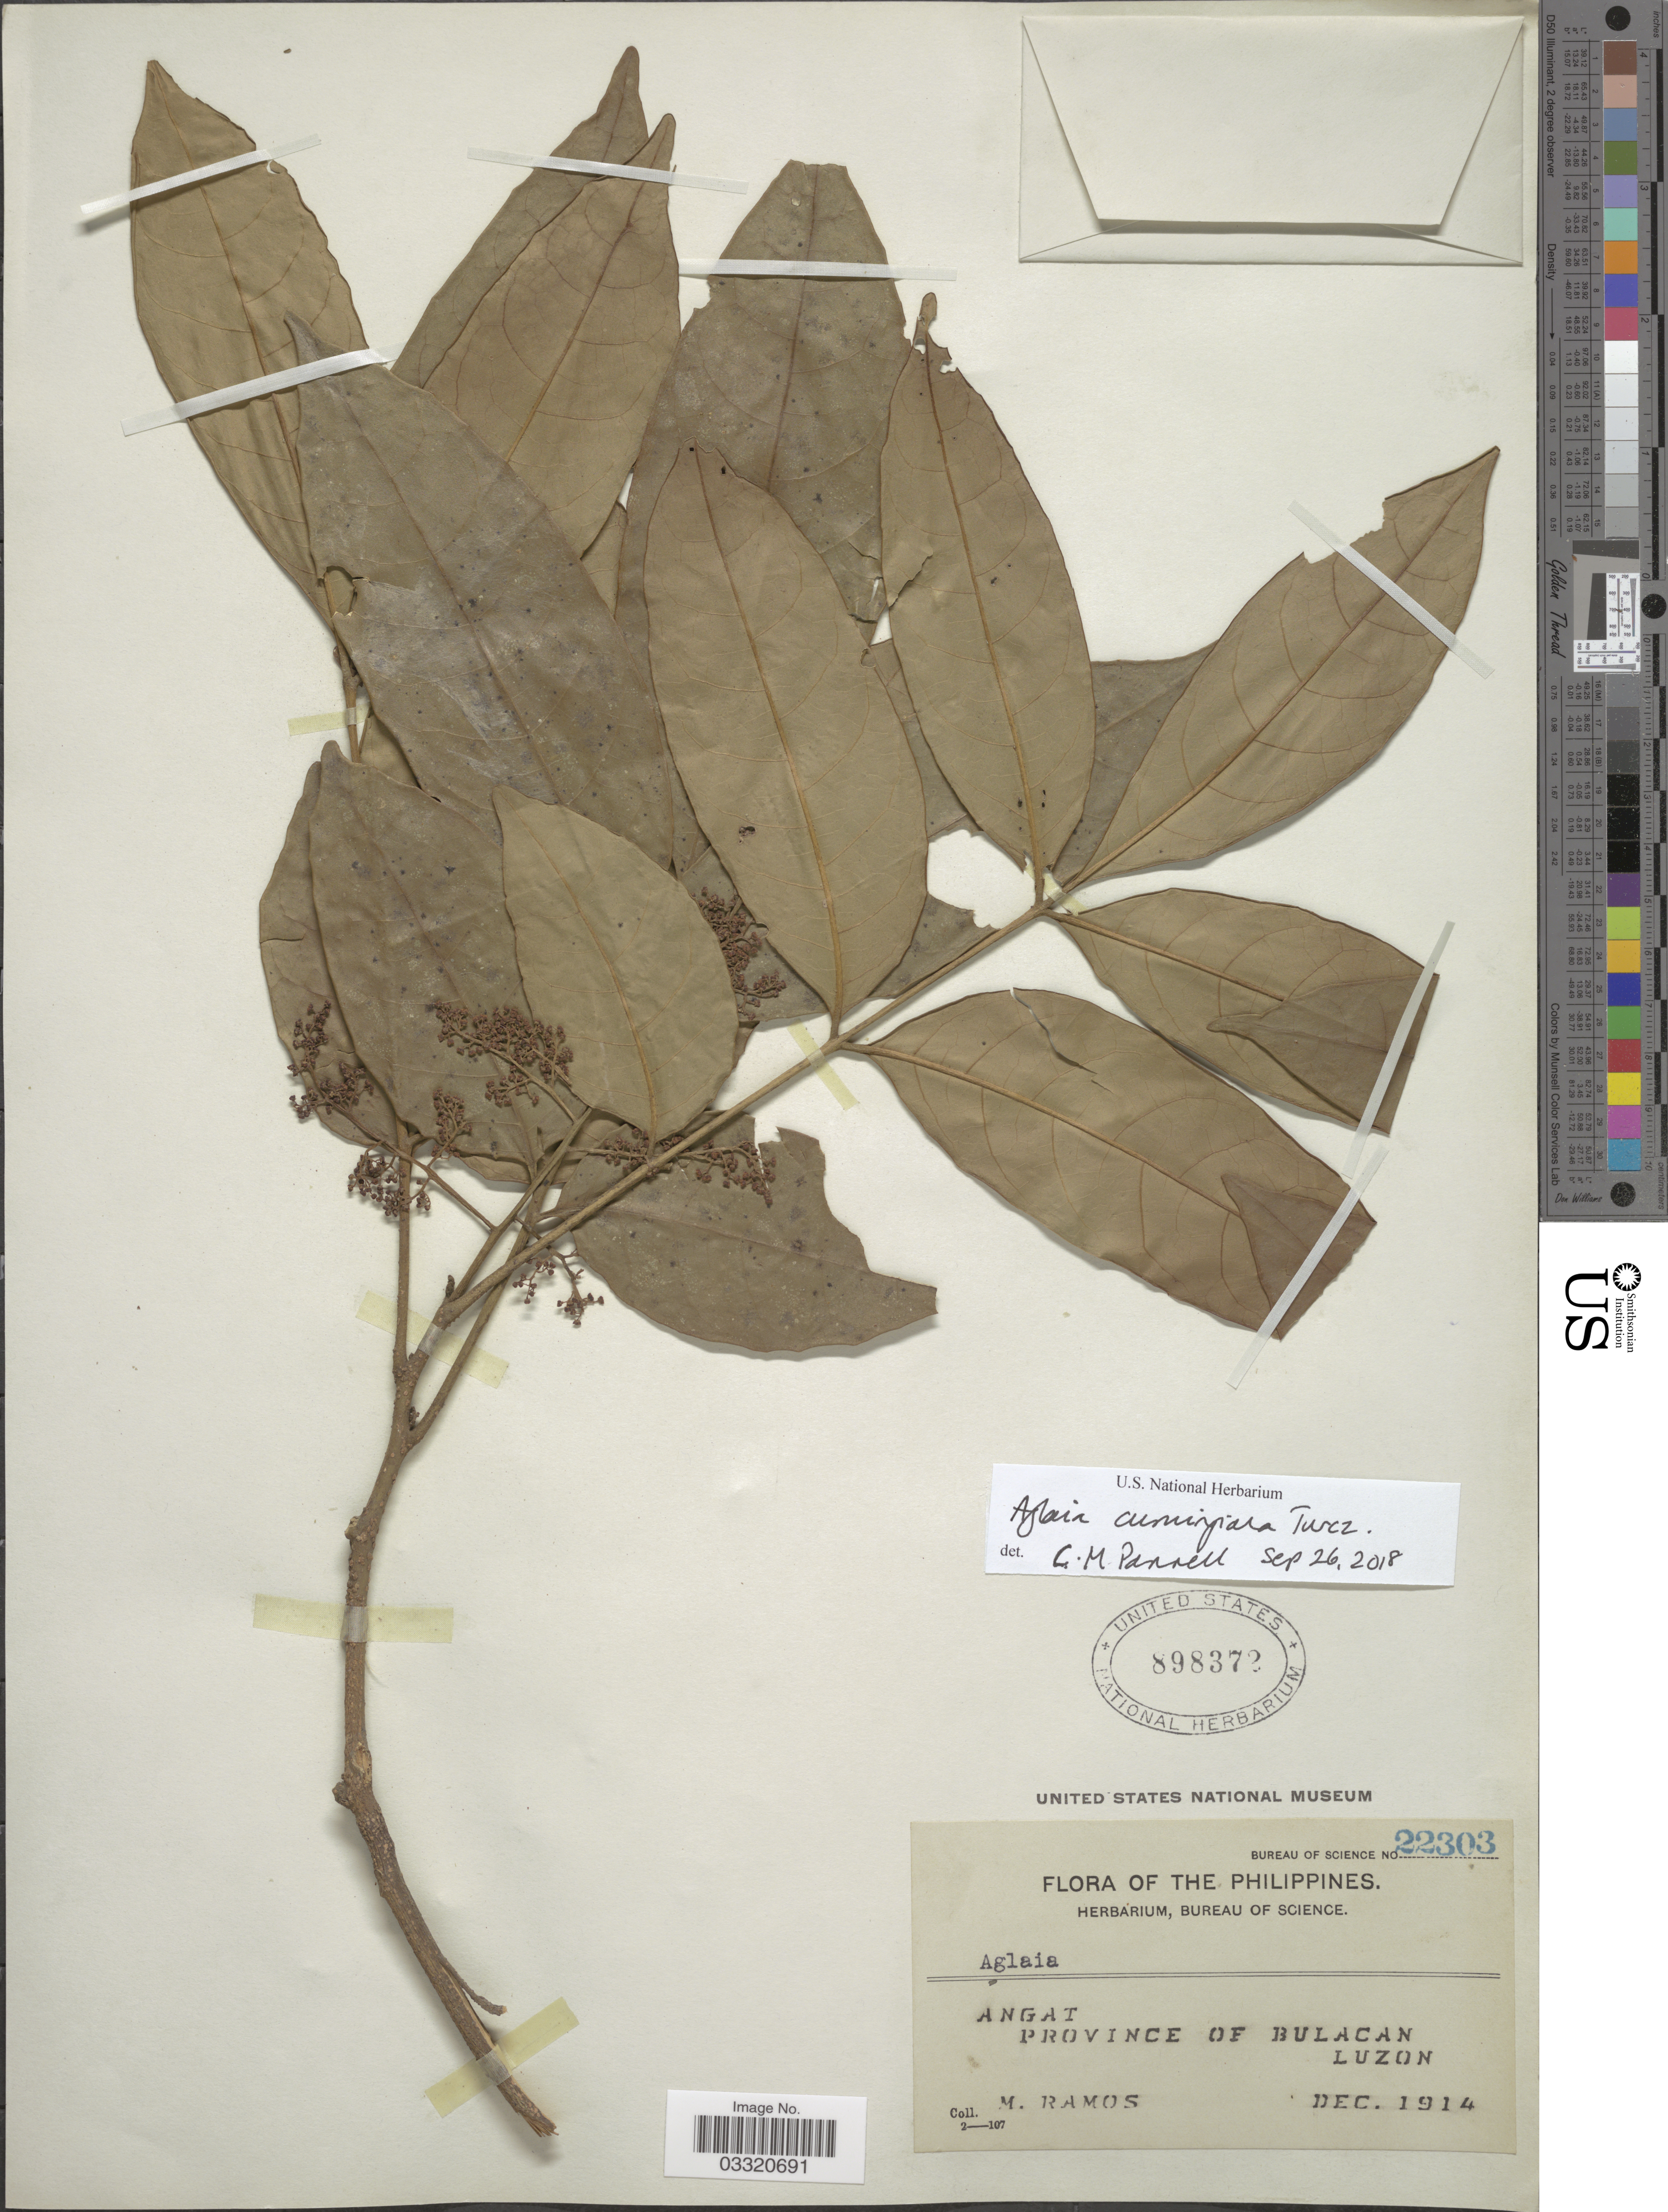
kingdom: Plantae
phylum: Tracheophyta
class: Magnoliopsida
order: Sapindales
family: Meliaceae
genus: Aglaia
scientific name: Aglaia cumingiana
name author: Turcz.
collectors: M. Ramos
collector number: Bureau of Science 22303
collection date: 1914-12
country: Philippines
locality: Angat, Province of Bulacan, Luzon.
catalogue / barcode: US 898372